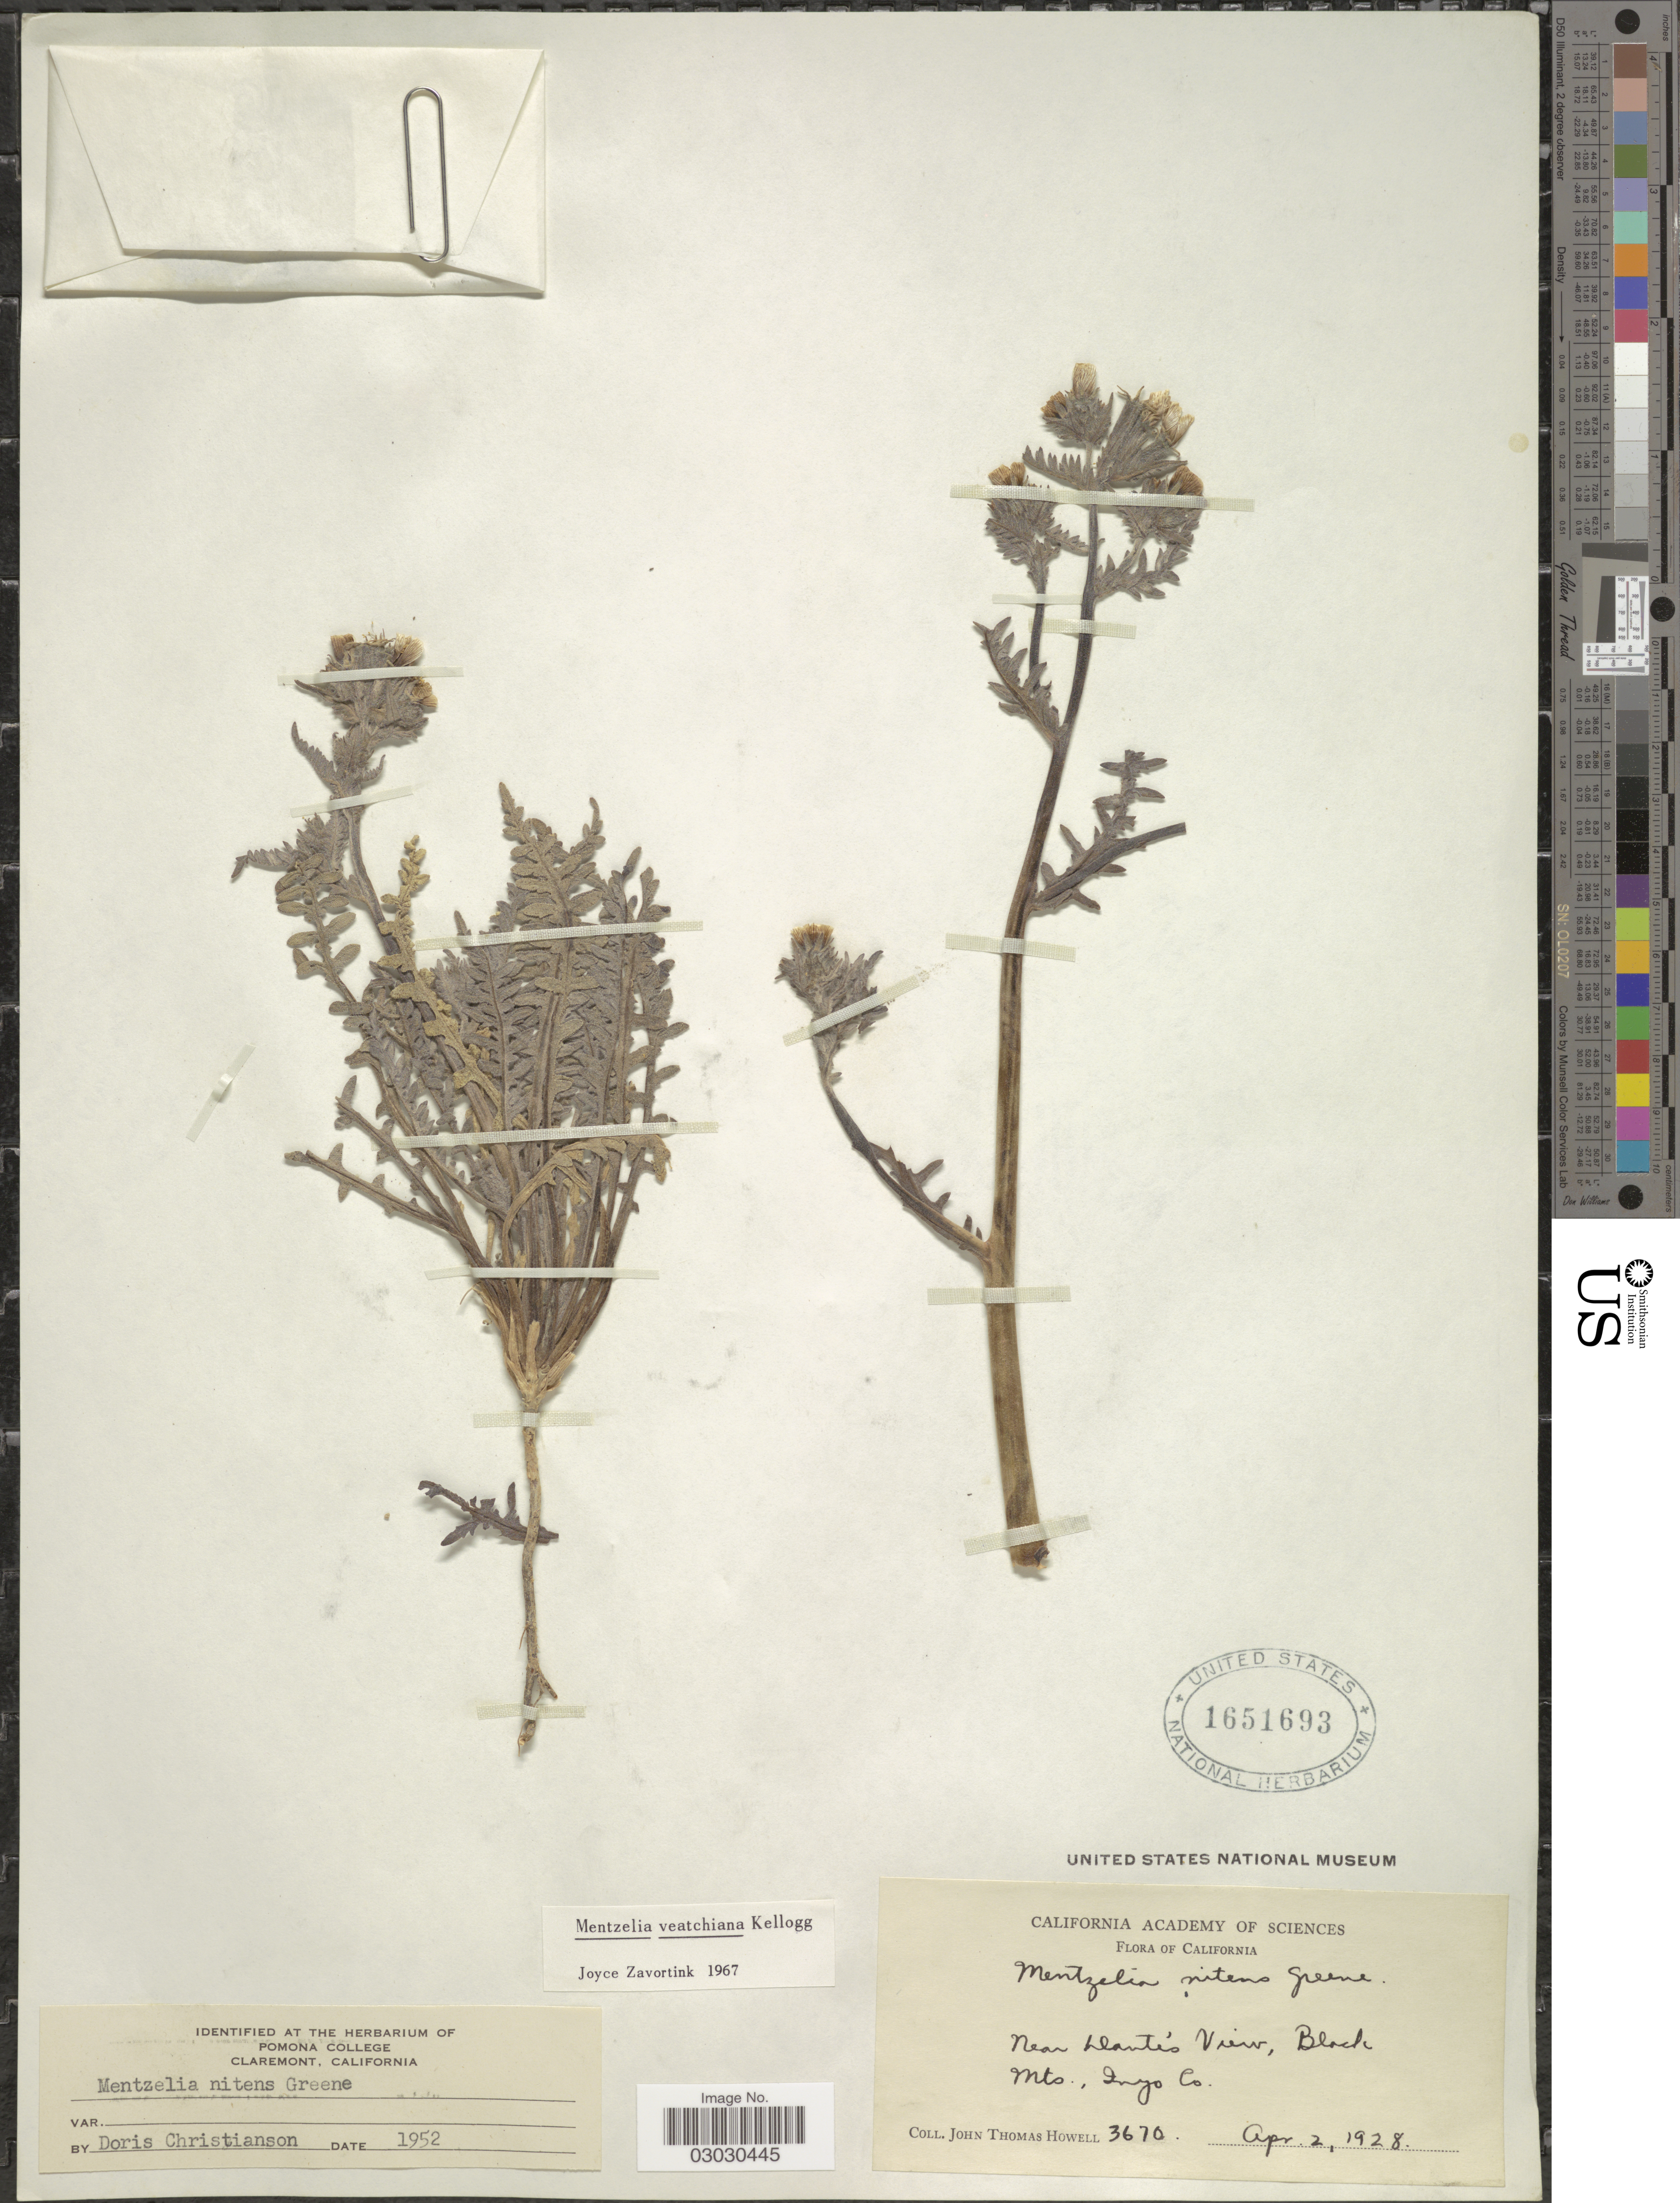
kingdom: Plantae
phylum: Tracheophyta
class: Magnoliopsida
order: Cornales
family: Loasaceae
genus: Mentzelia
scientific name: Mentzelia veatchiana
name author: Kellogg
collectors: J. T. Howell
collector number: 3670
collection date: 1928-04-02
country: United States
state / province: California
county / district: Inyo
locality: Near Dante's View, Black Mts., Inyo Co.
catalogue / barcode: US 1651693